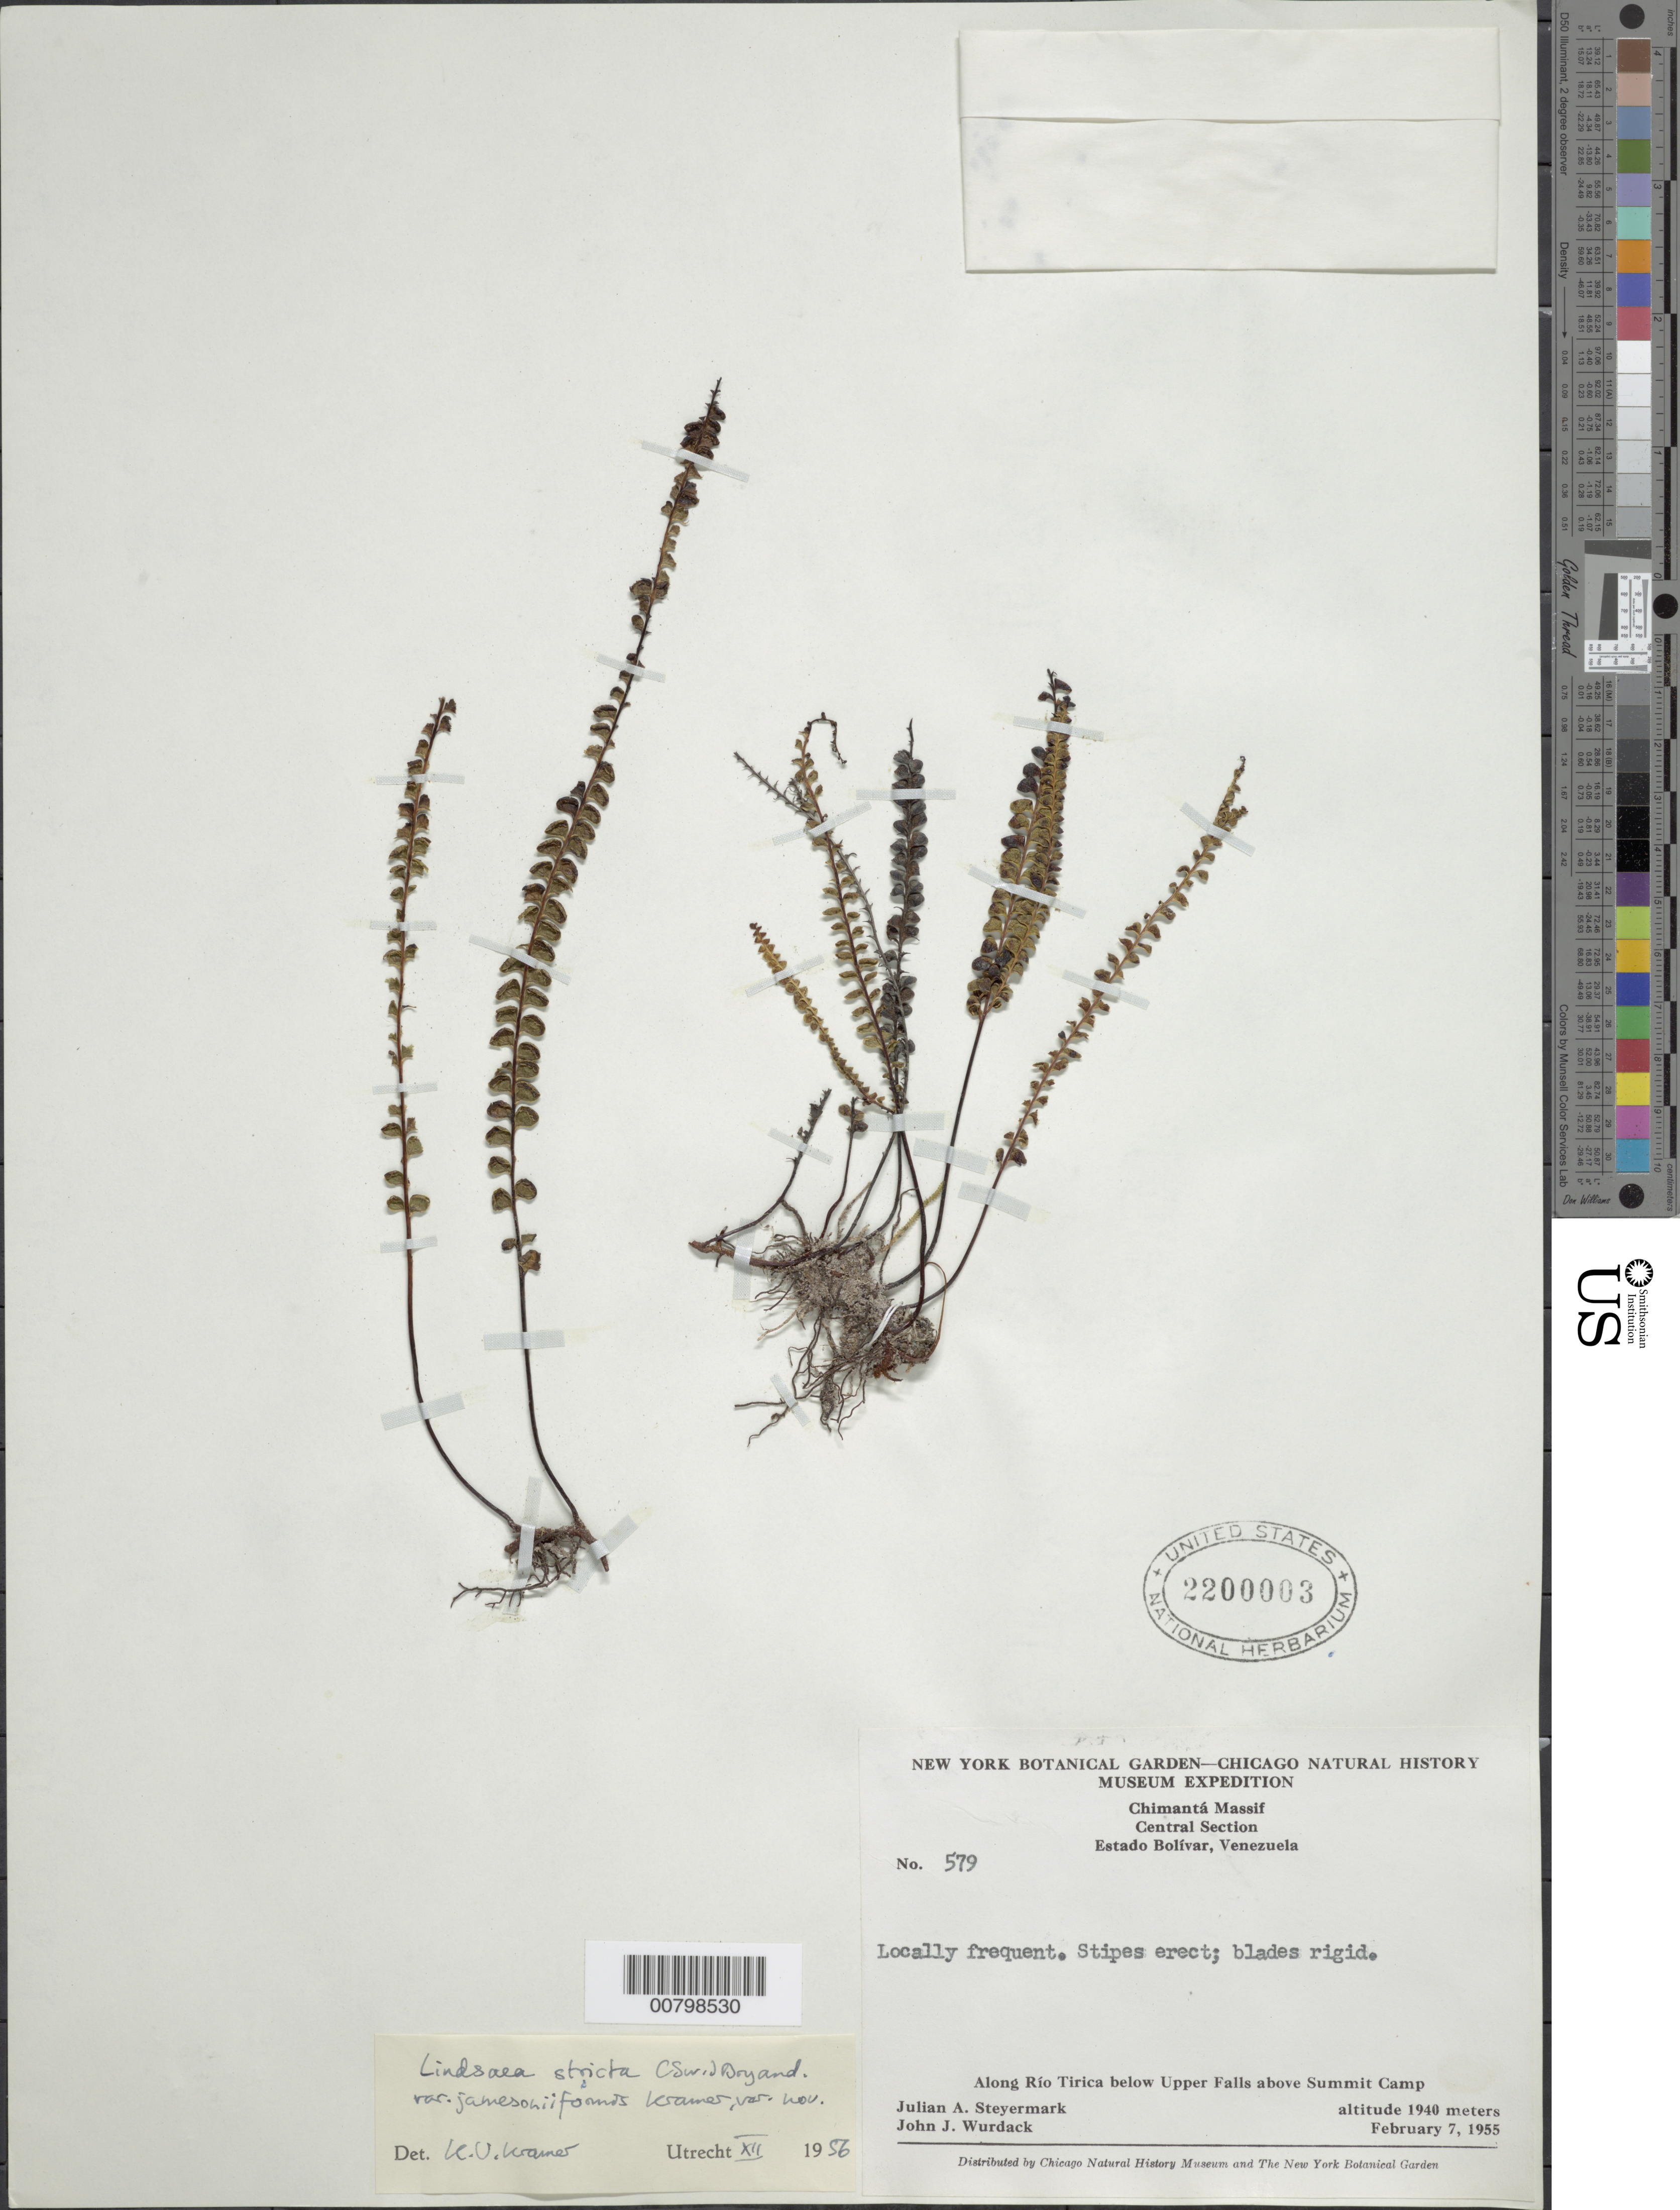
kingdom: Plantae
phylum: Tracheophyta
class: Polypodiopsida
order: Polypodiales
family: Lindsaeaceae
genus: Lindsaea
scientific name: Lindsaea stricta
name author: (Sw.) Dryand.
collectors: J. Steyermark & J. J. Wurdack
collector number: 55 579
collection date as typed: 7-Feb-55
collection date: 1955-02-07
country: Venezuela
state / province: Bolívar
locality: Chimantá Massif, Upper Falls of Río Tirica above Summit Camp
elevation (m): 1940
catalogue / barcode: US 2200003